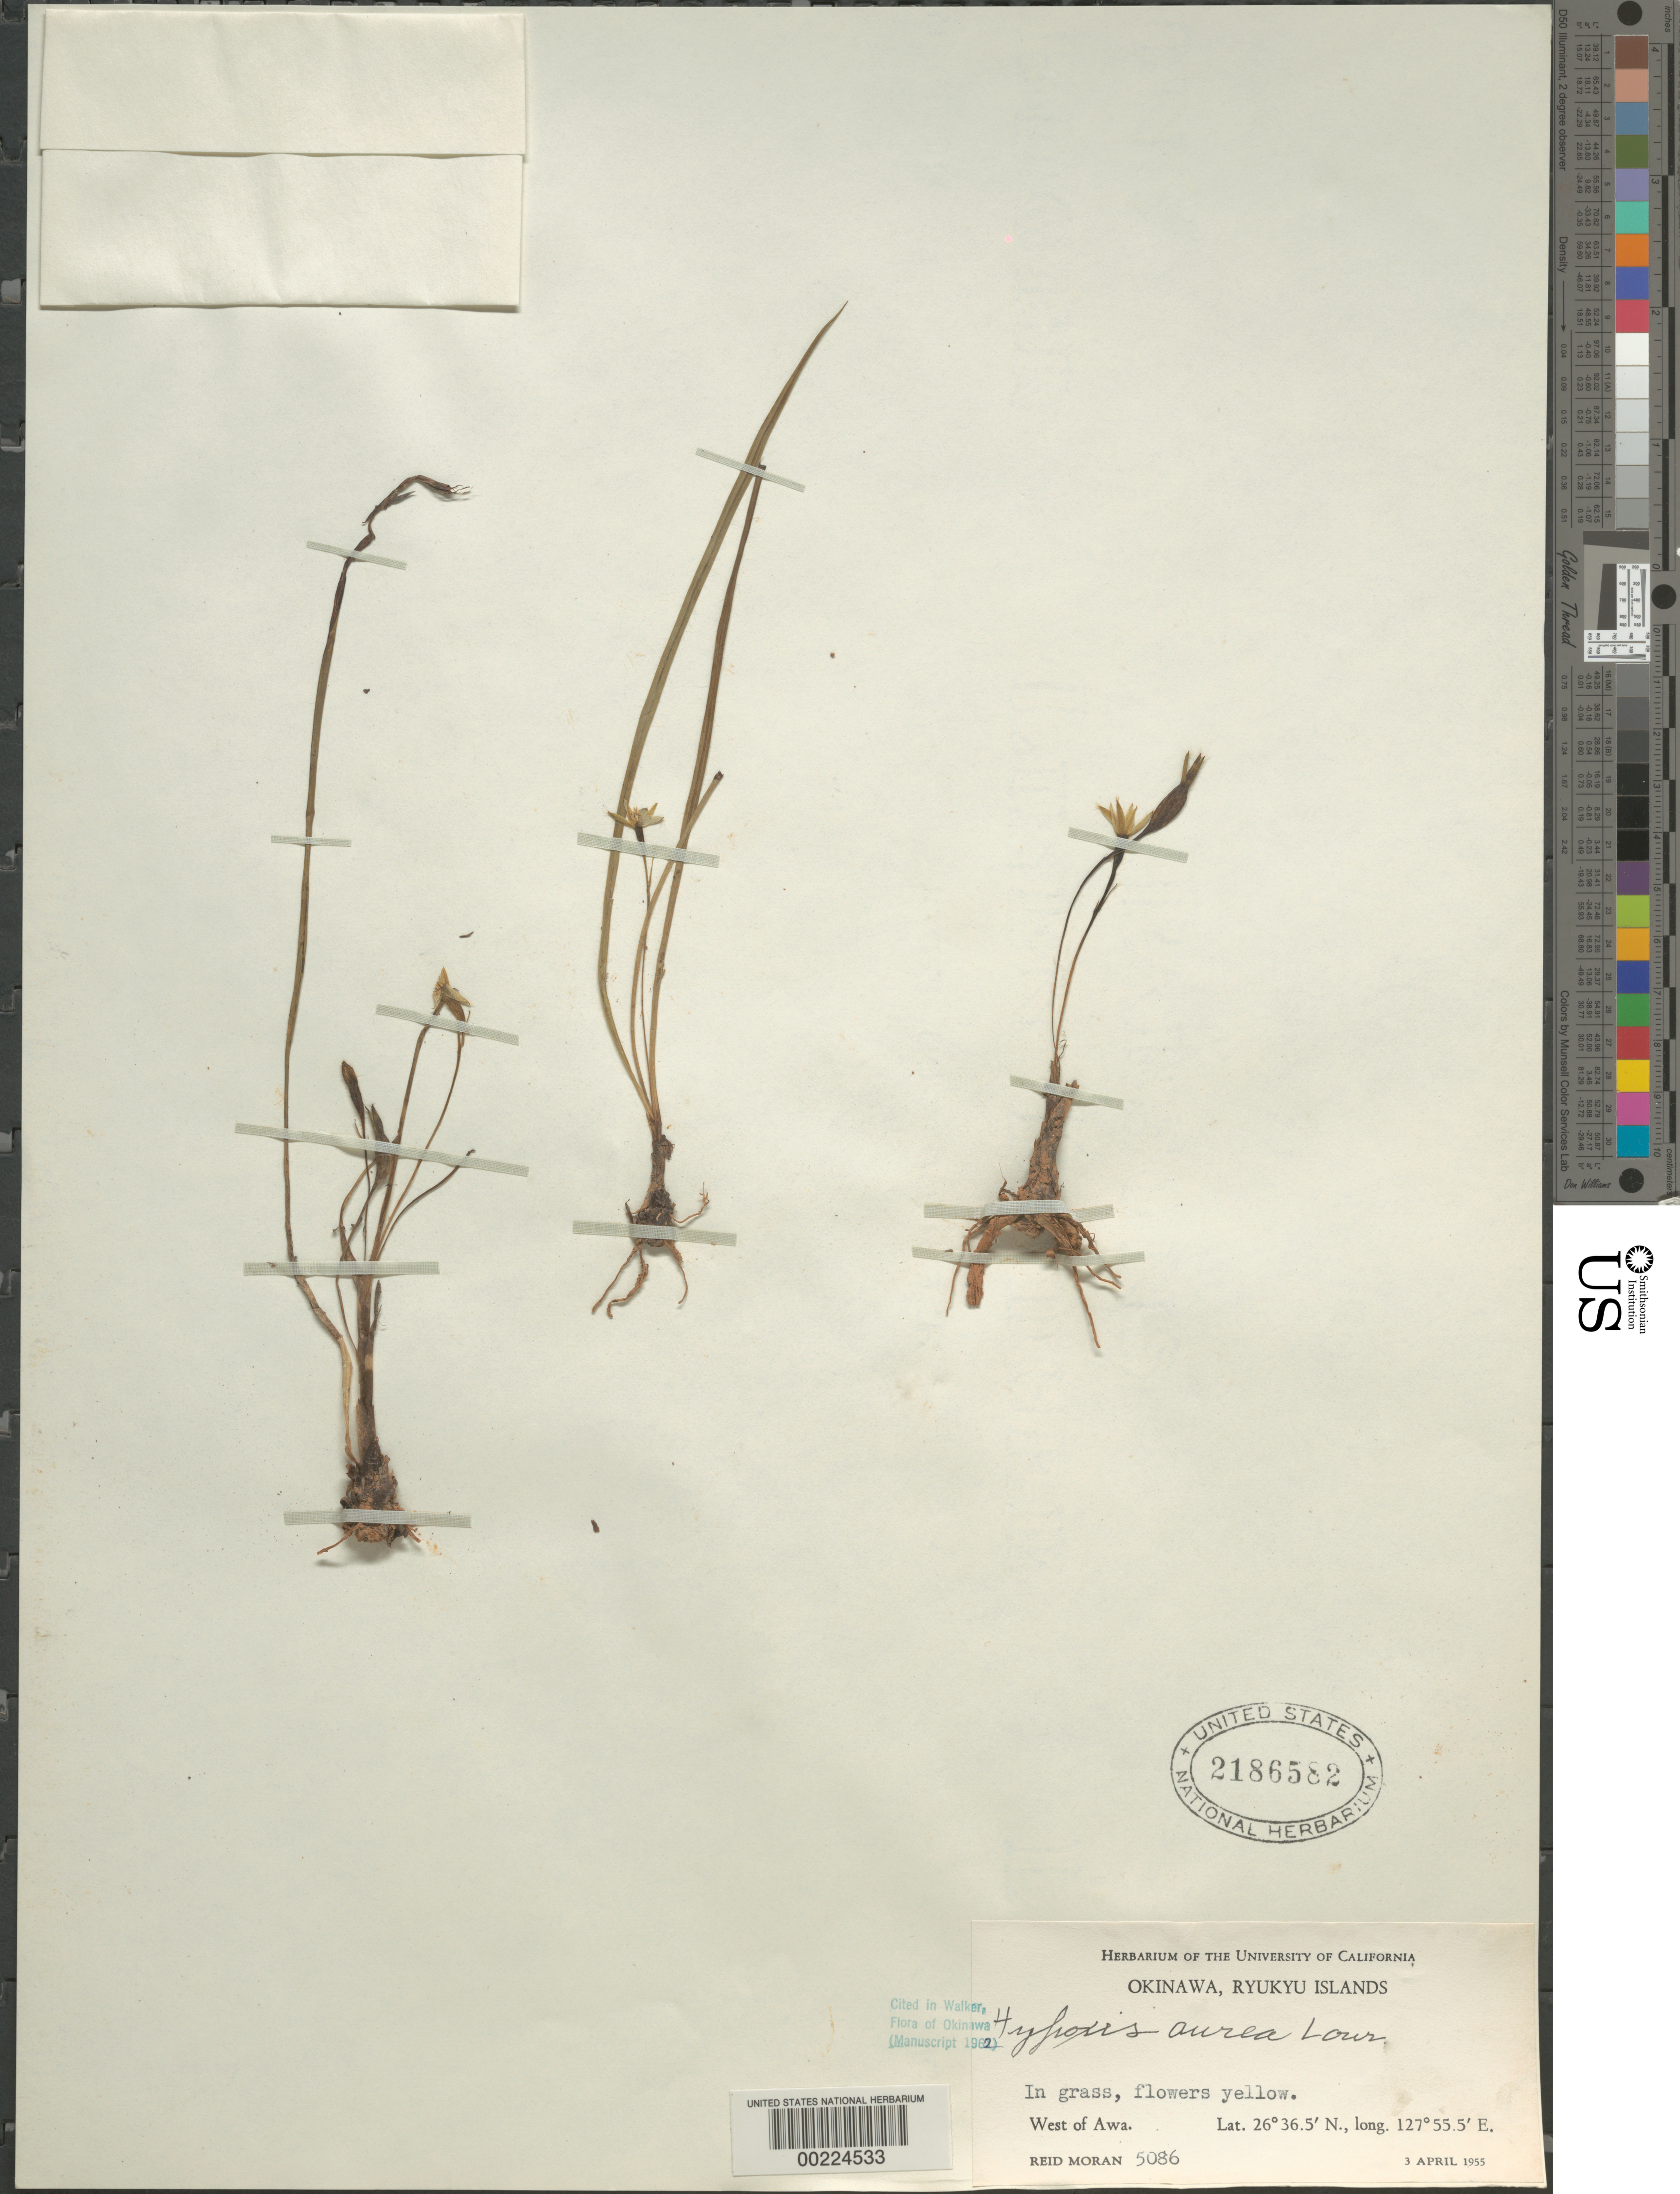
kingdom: Plantae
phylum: Tracheophyta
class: Liliopsida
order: Asparagales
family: Hypoxidaceae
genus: Hypoxis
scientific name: Hypoxis aurea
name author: Lour.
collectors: R. V. Moran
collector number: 5086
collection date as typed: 03 Apr 1955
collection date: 1955-04-03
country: Japan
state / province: Okinawa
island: Ryukyu Is.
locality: Okinawa, w of awa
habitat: In grass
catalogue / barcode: US 2186582